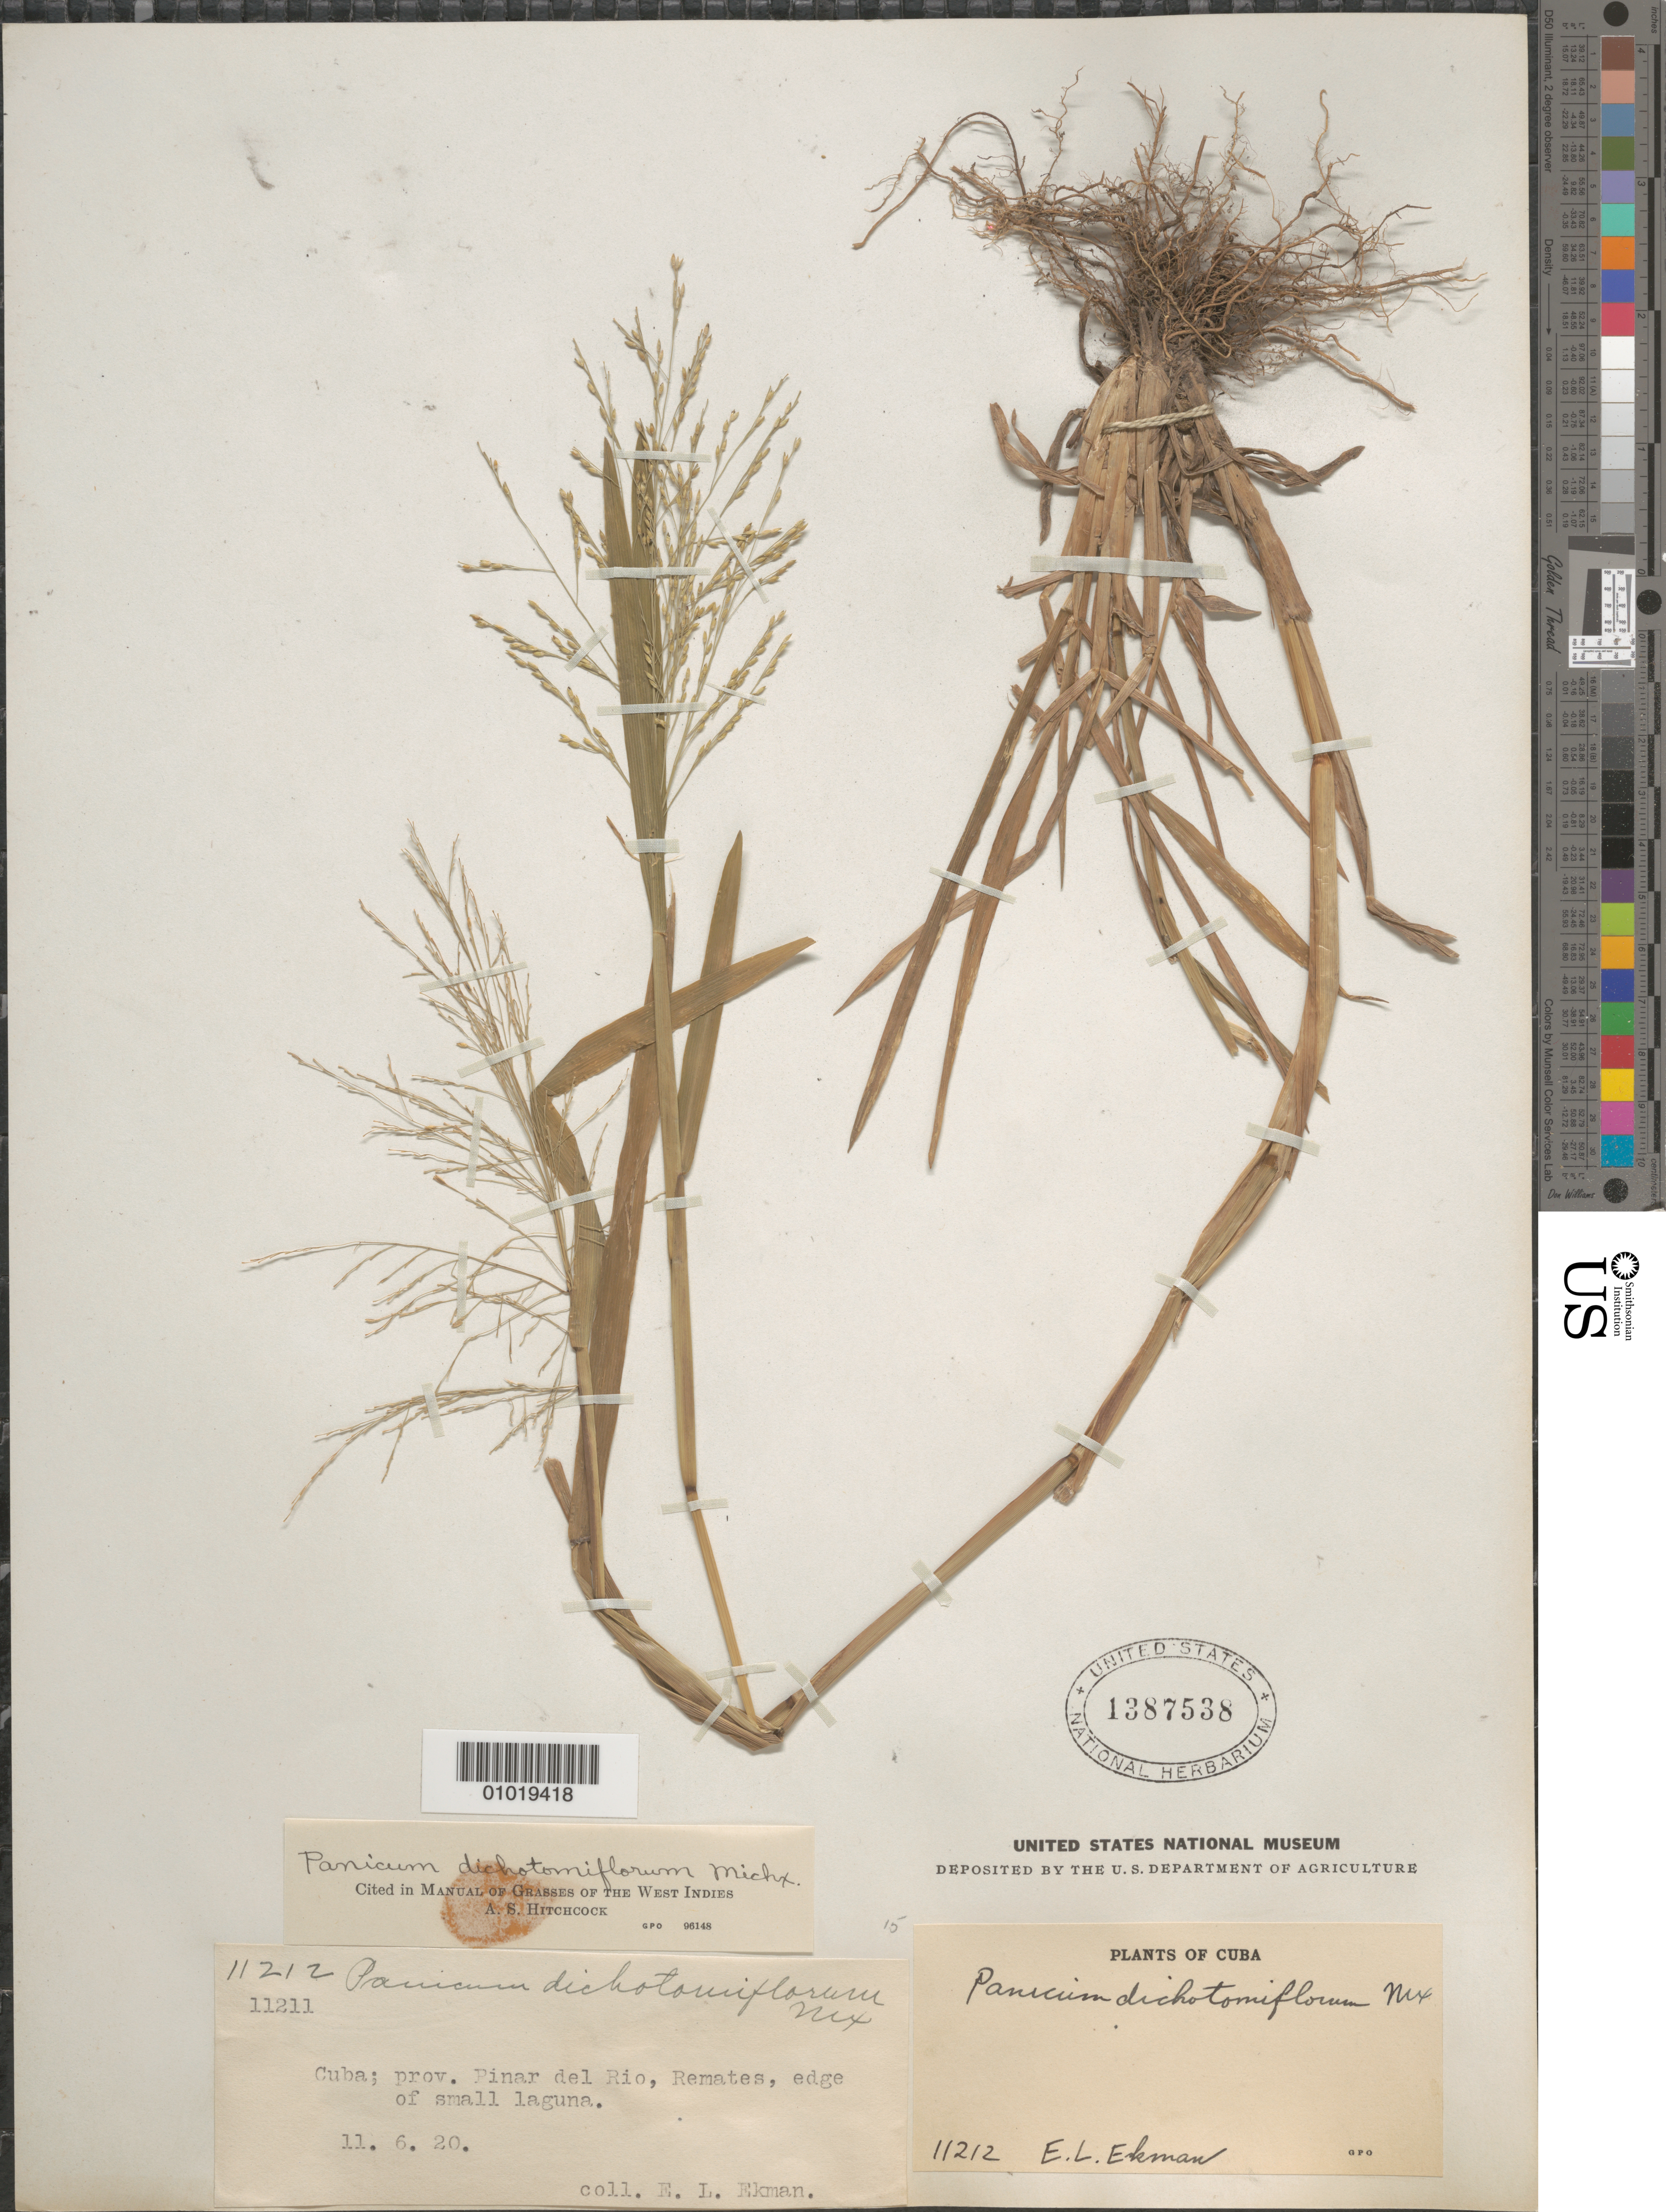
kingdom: Plantae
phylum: Tracheophyta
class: Liliopsida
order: Poales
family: Poaceae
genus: Panicum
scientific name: Panicum dichotomiflorum subsp. dichotomiflorum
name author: Michx.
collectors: E. L. Ekman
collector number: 11211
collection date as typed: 11 Jun 1920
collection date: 1920-06-11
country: Cuba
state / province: Pinar del Rio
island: Cuba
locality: Remates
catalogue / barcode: US 1387538